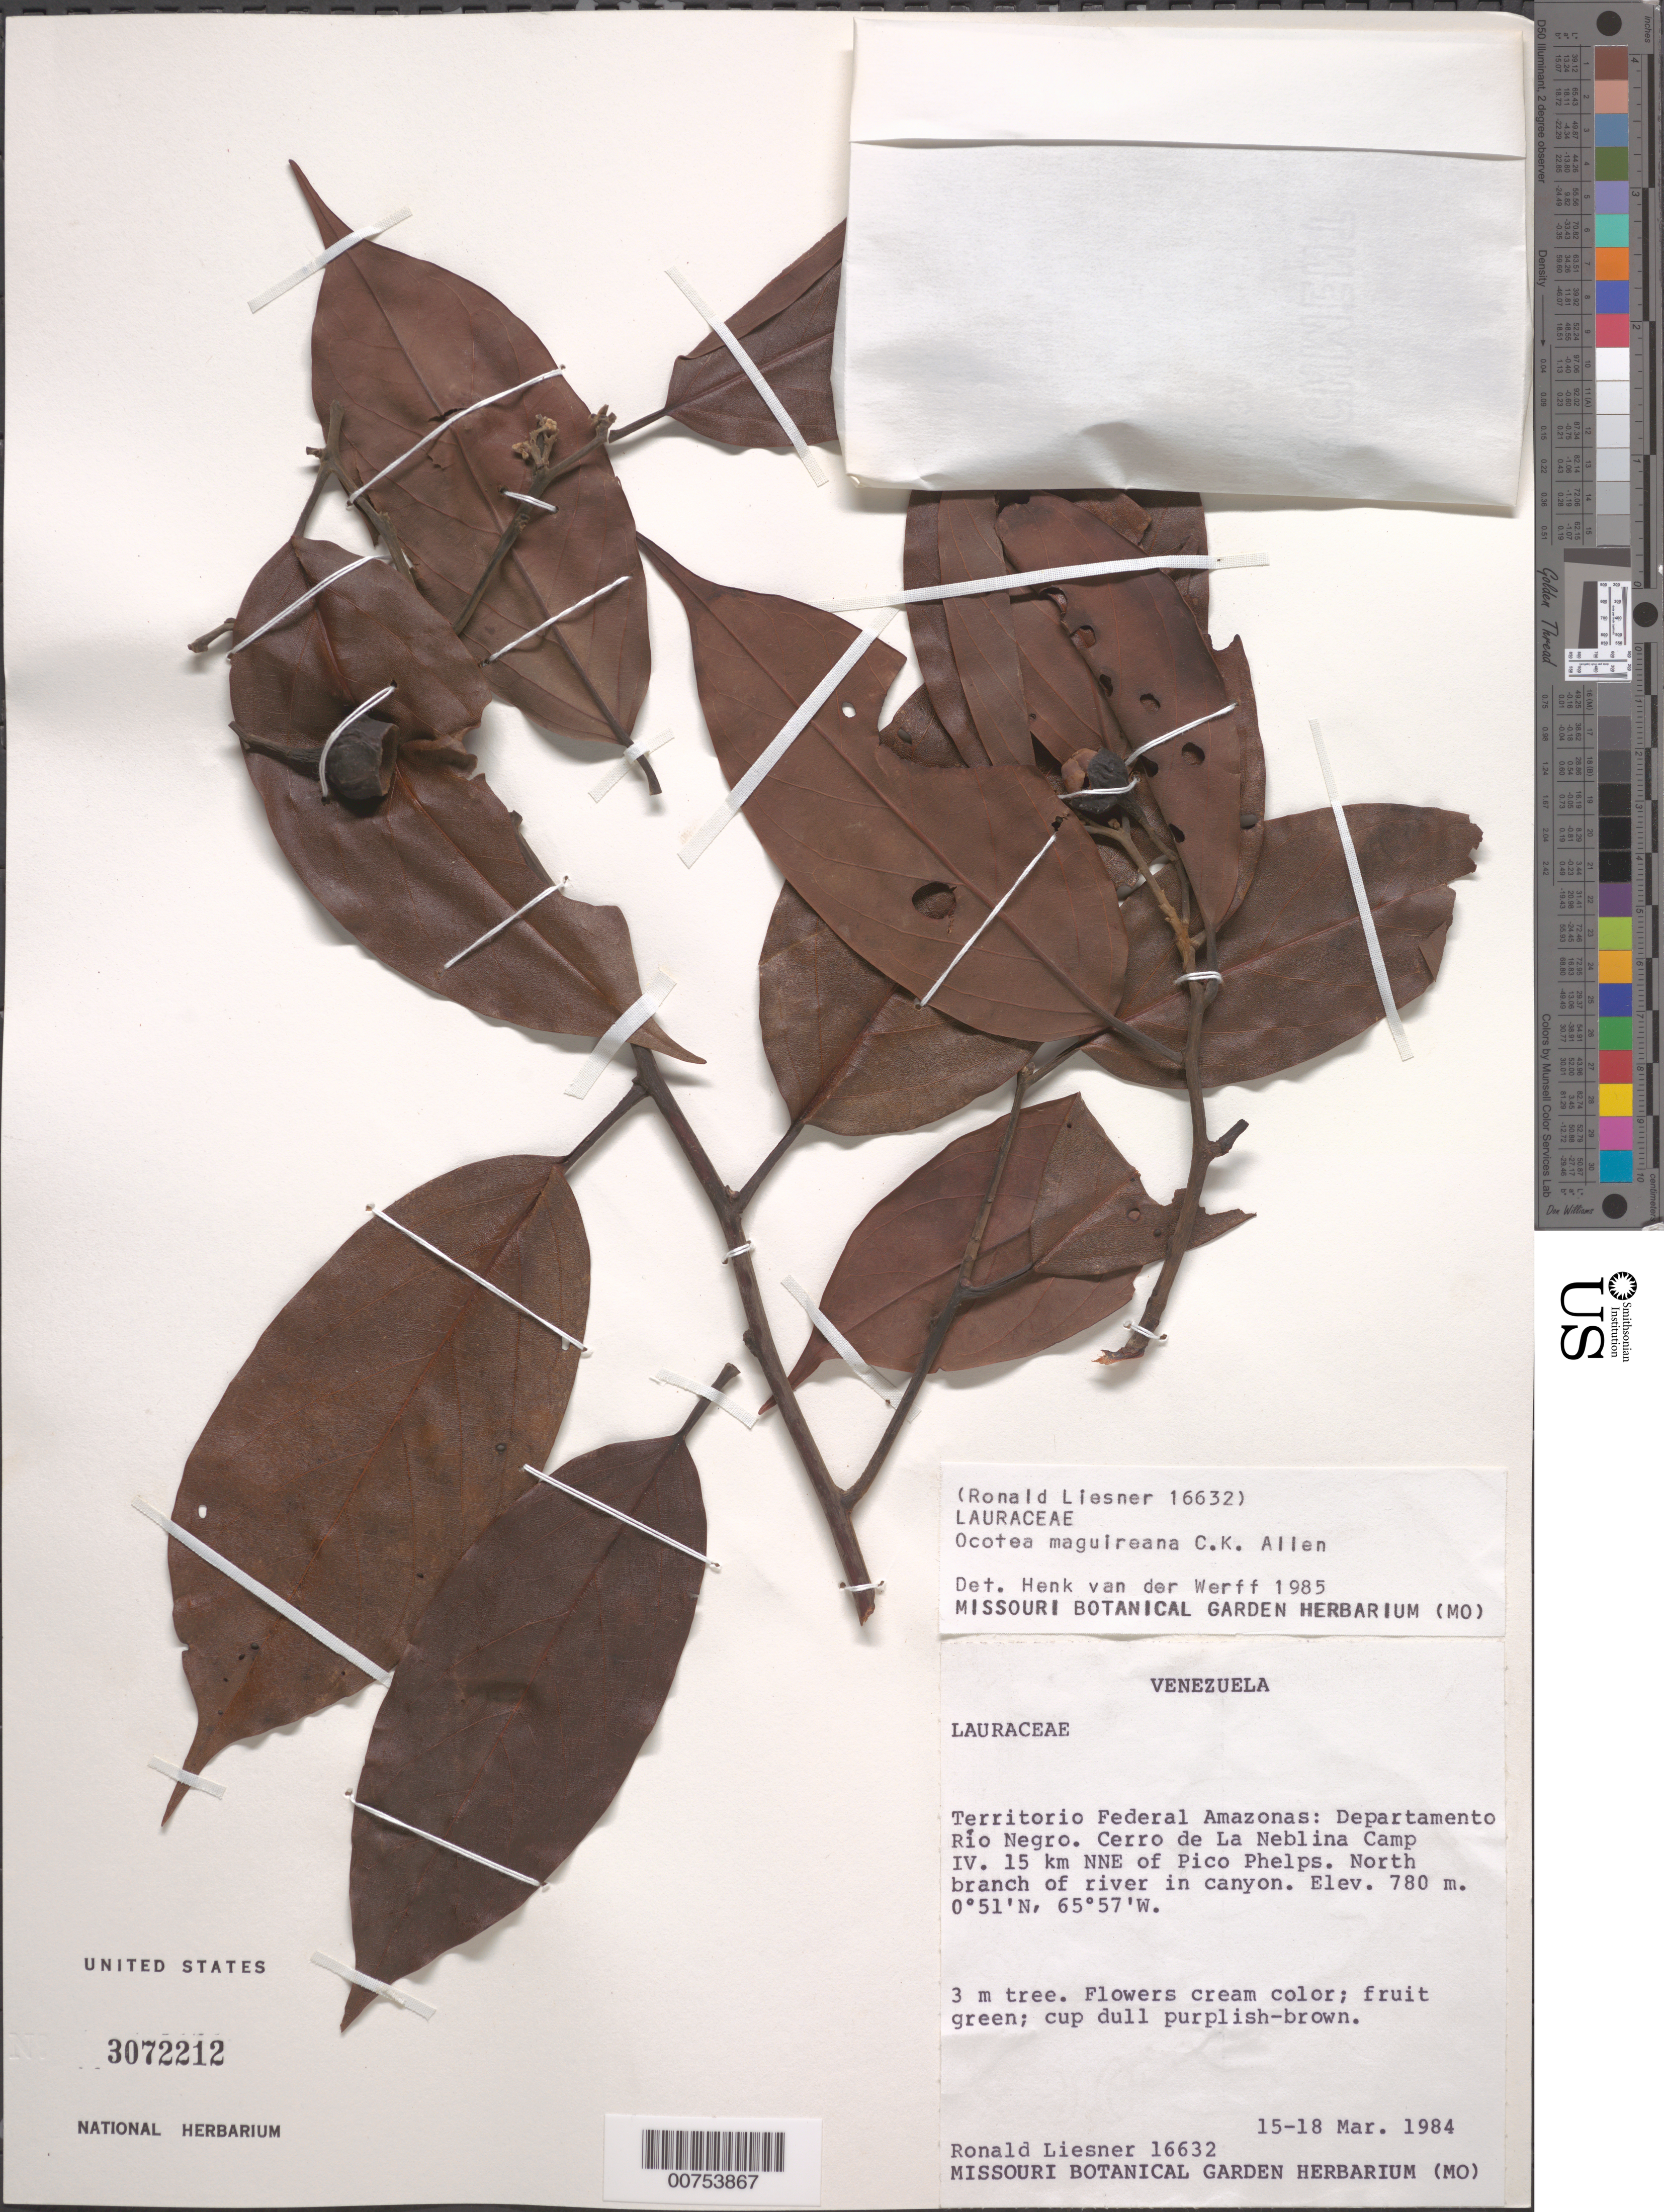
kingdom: Plantae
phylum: Tracheophyta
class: Magnoliopsida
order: Laurales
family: Lauraceae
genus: Ocotea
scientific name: Ocotea maguireana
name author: C.K. Allen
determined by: van der Werff, H., (MO), Missouri Botanical Garden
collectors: R. L. Liesner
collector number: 16632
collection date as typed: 15-Mar-84 to 18-Mar-84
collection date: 1984-03-15/1984-03-18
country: Venezuela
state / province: Amazonas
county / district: Río Negro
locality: Cerro de La Neblina Camp IV, 15 km NNE of Pico Phelps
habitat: Along river in canyon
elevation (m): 780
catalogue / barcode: US 3072212